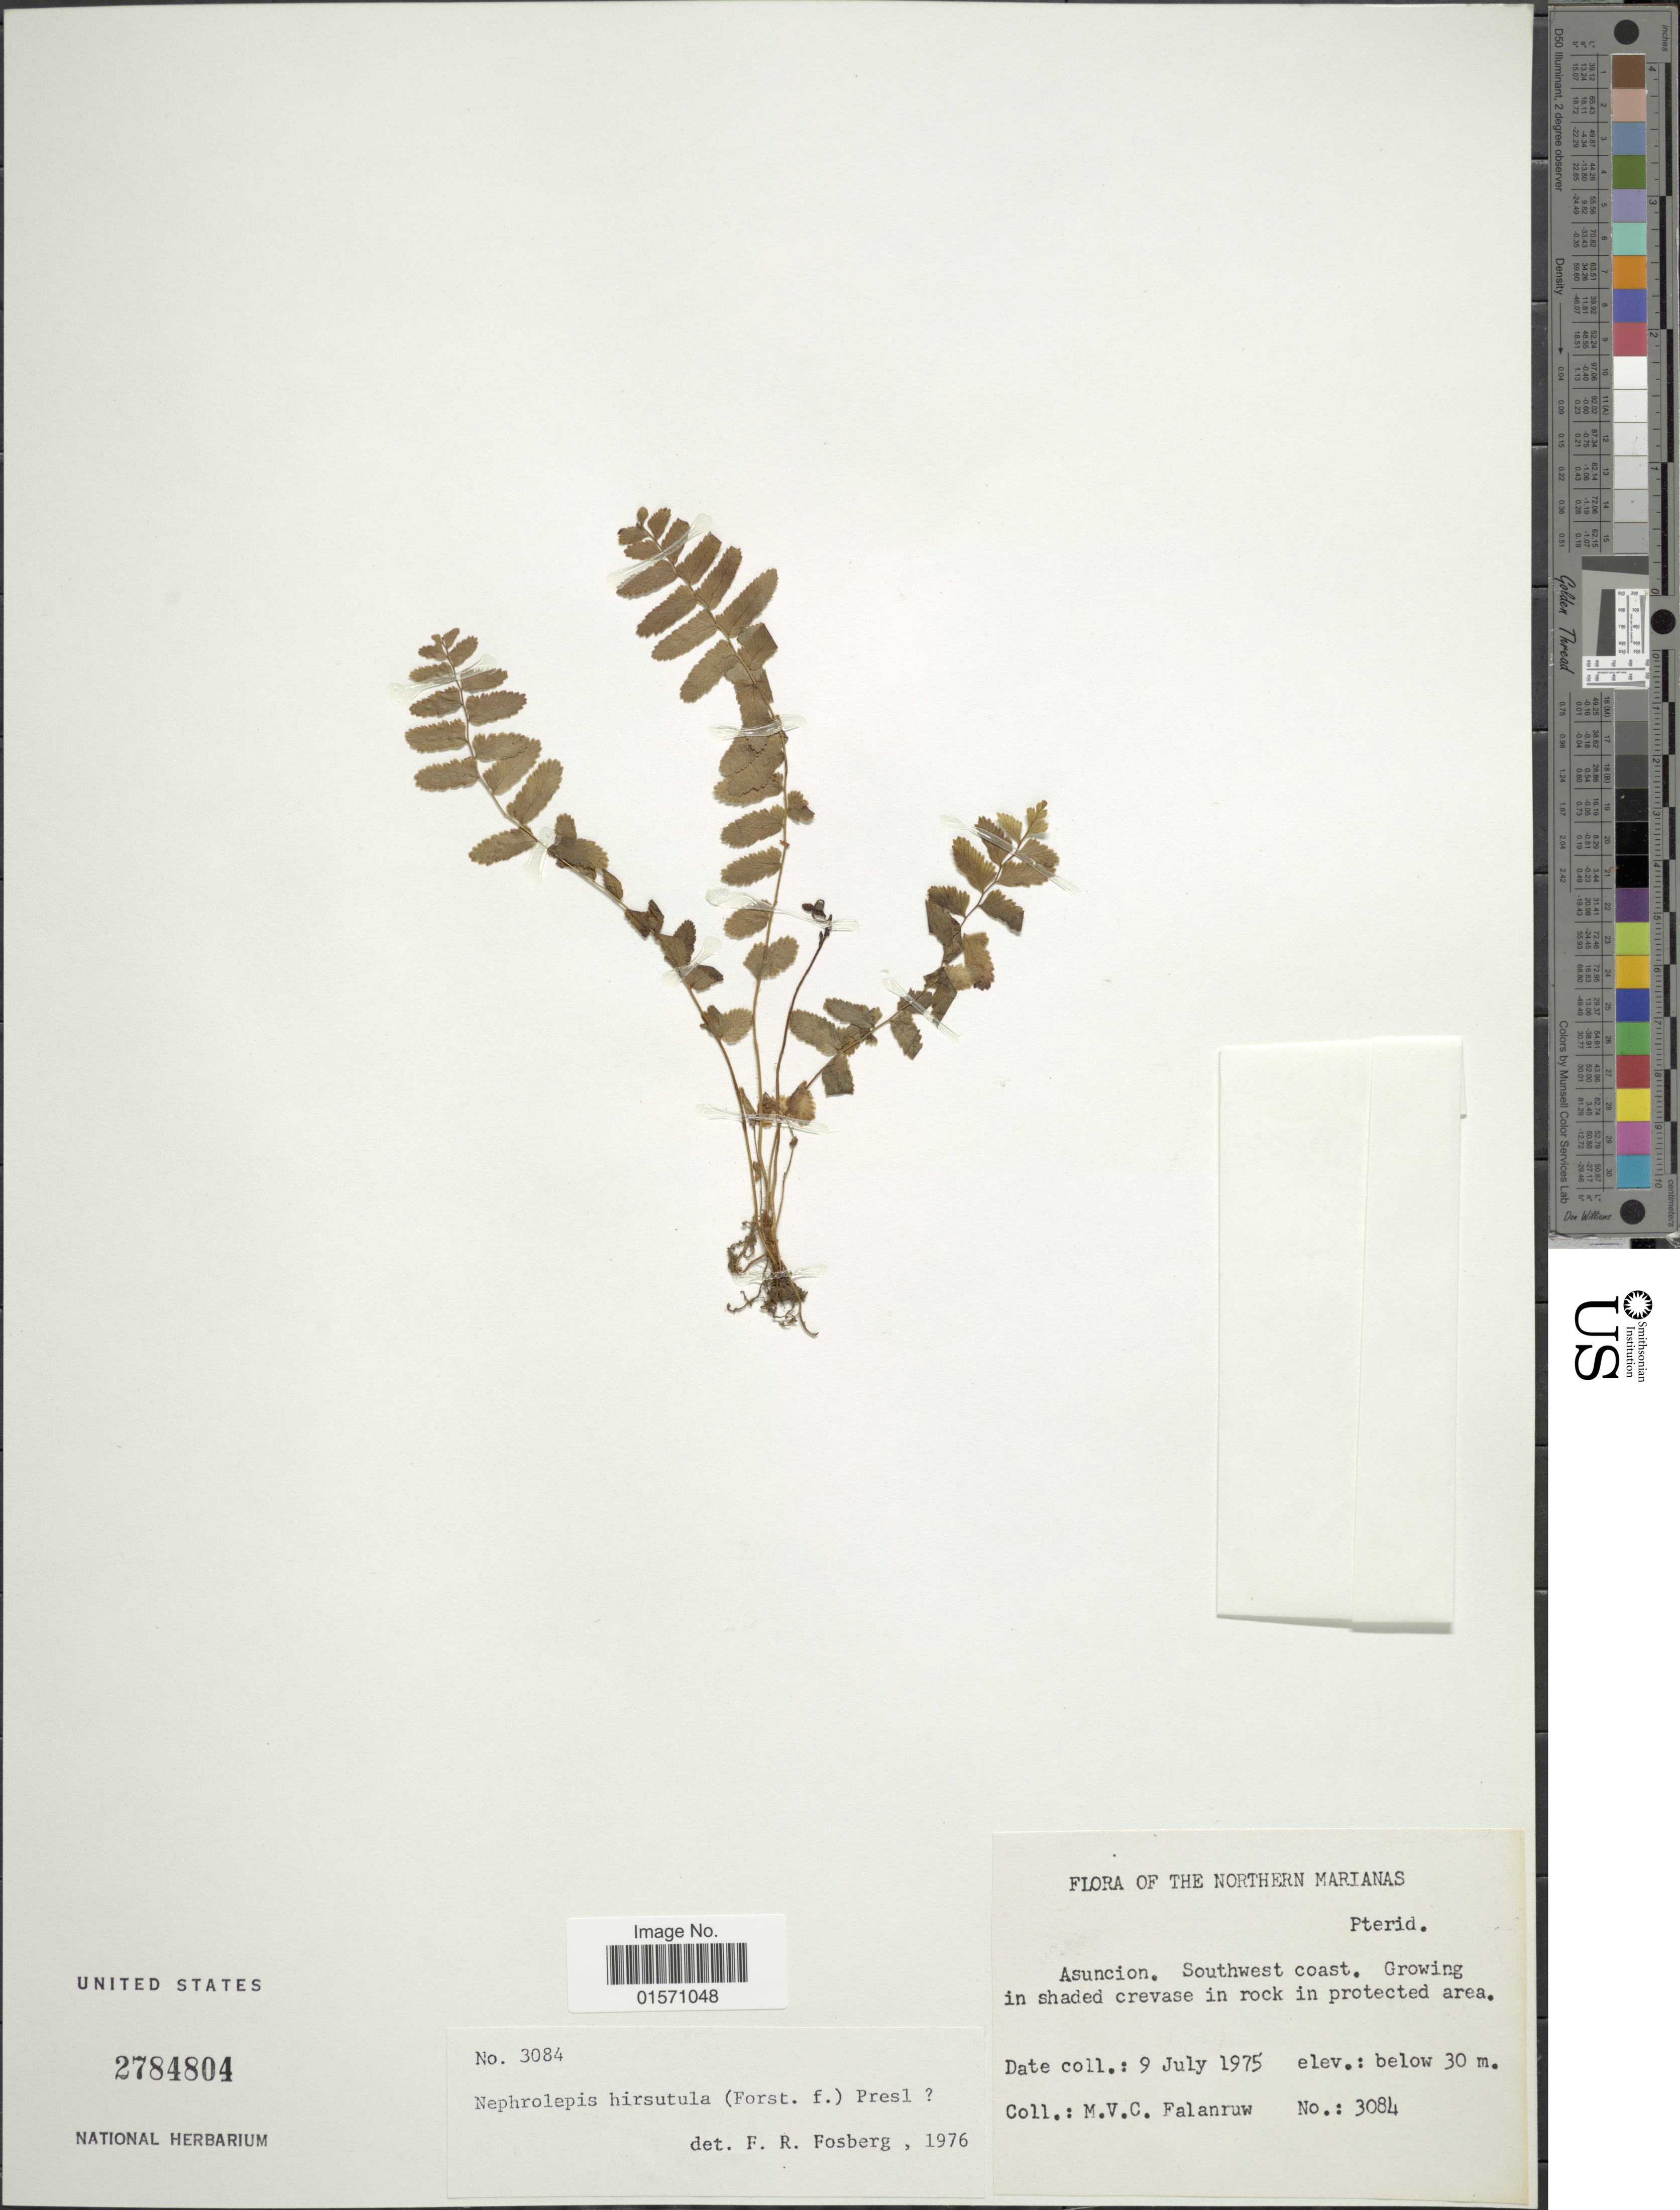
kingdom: Plantae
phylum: Tracheophyta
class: Polypodiopsida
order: Polypodiales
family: Nephrolepidaceae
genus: Nephrolepis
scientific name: Nephrolepis multiflora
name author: (Roxb.) F.M. Jarrett ex C.V. Morton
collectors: M. V. Falanruw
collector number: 3084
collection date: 1975-07-09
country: Northern Mariana Islands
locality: Asuncion. Southwest coast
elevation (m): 0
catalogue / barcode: US 2784804